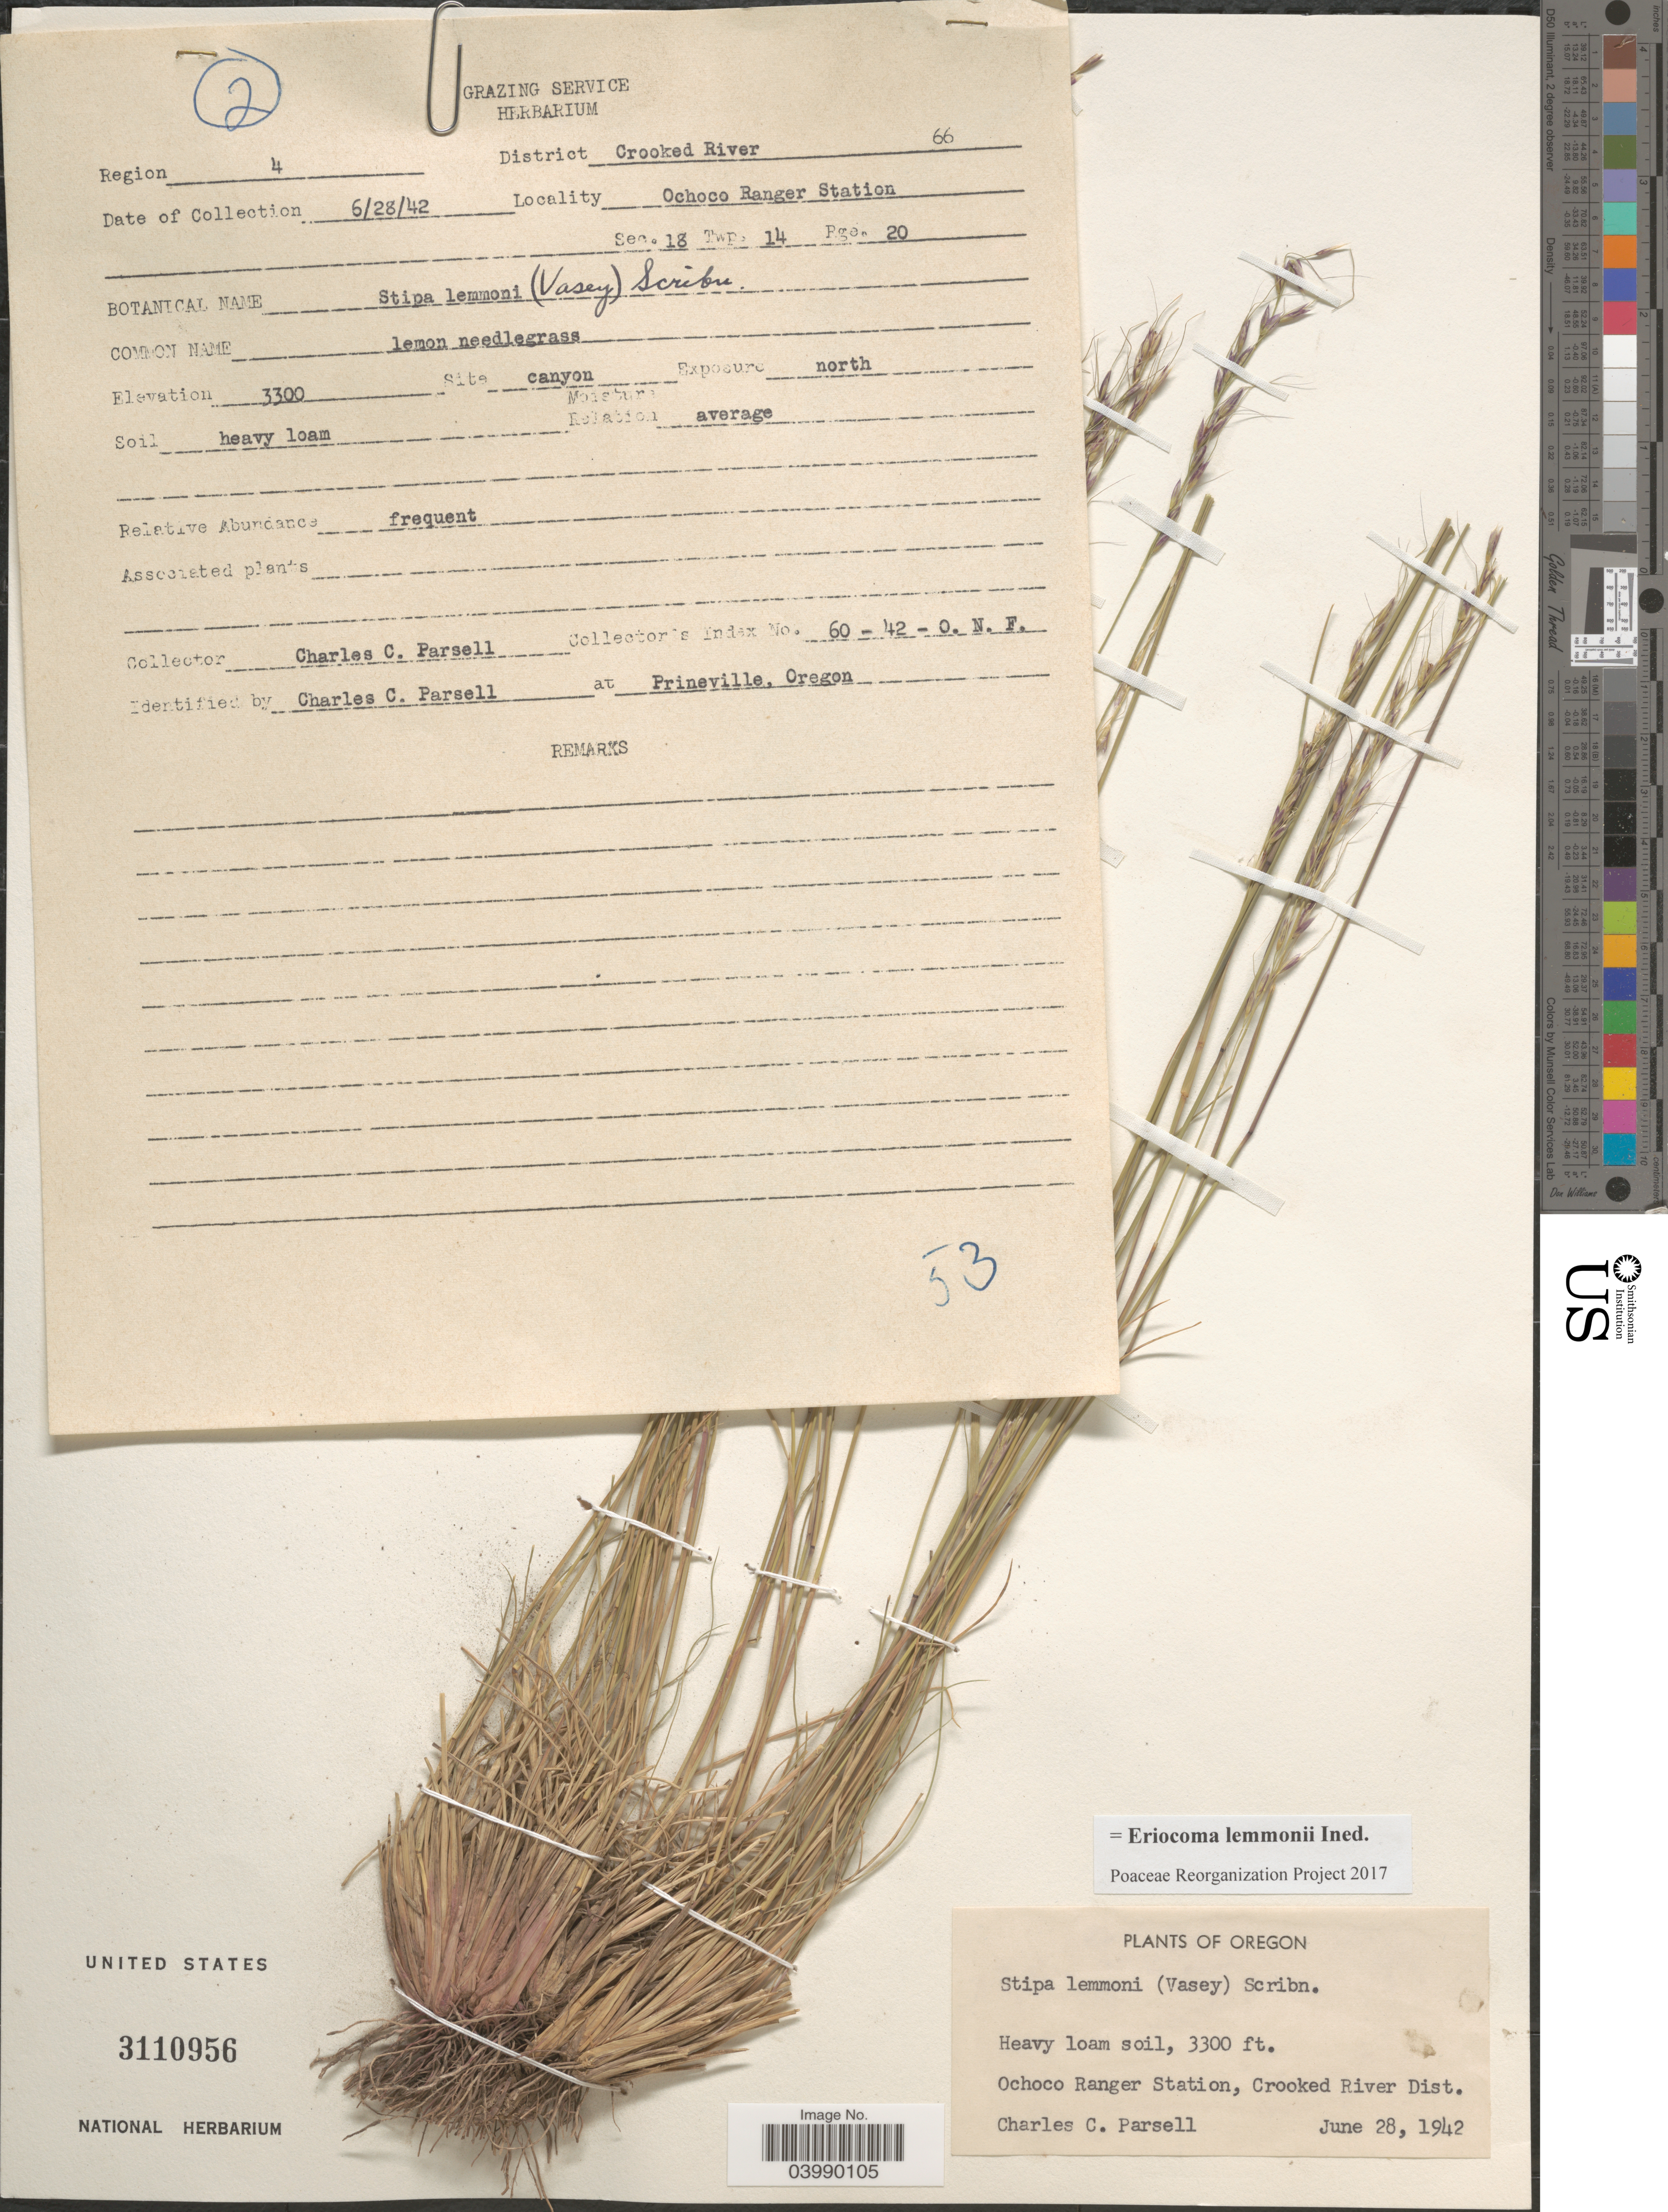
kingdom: Plantae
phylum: Tracheophyta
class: Liliopsida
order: Poales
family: Poaceae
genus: Eriocoma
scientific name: Eriocoma lemmonii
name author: (Vasey) Romasch.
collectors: C. Parsell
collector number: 60-42-ONF ?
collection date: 1942-06-28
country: United States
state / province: Oregon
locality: Region 4. District Crooked River. Ochoco Ranger Station. Sec. 18 Twp. 14. Rge. 20. Exposure north.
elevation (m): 1006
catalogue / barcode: US 3110956